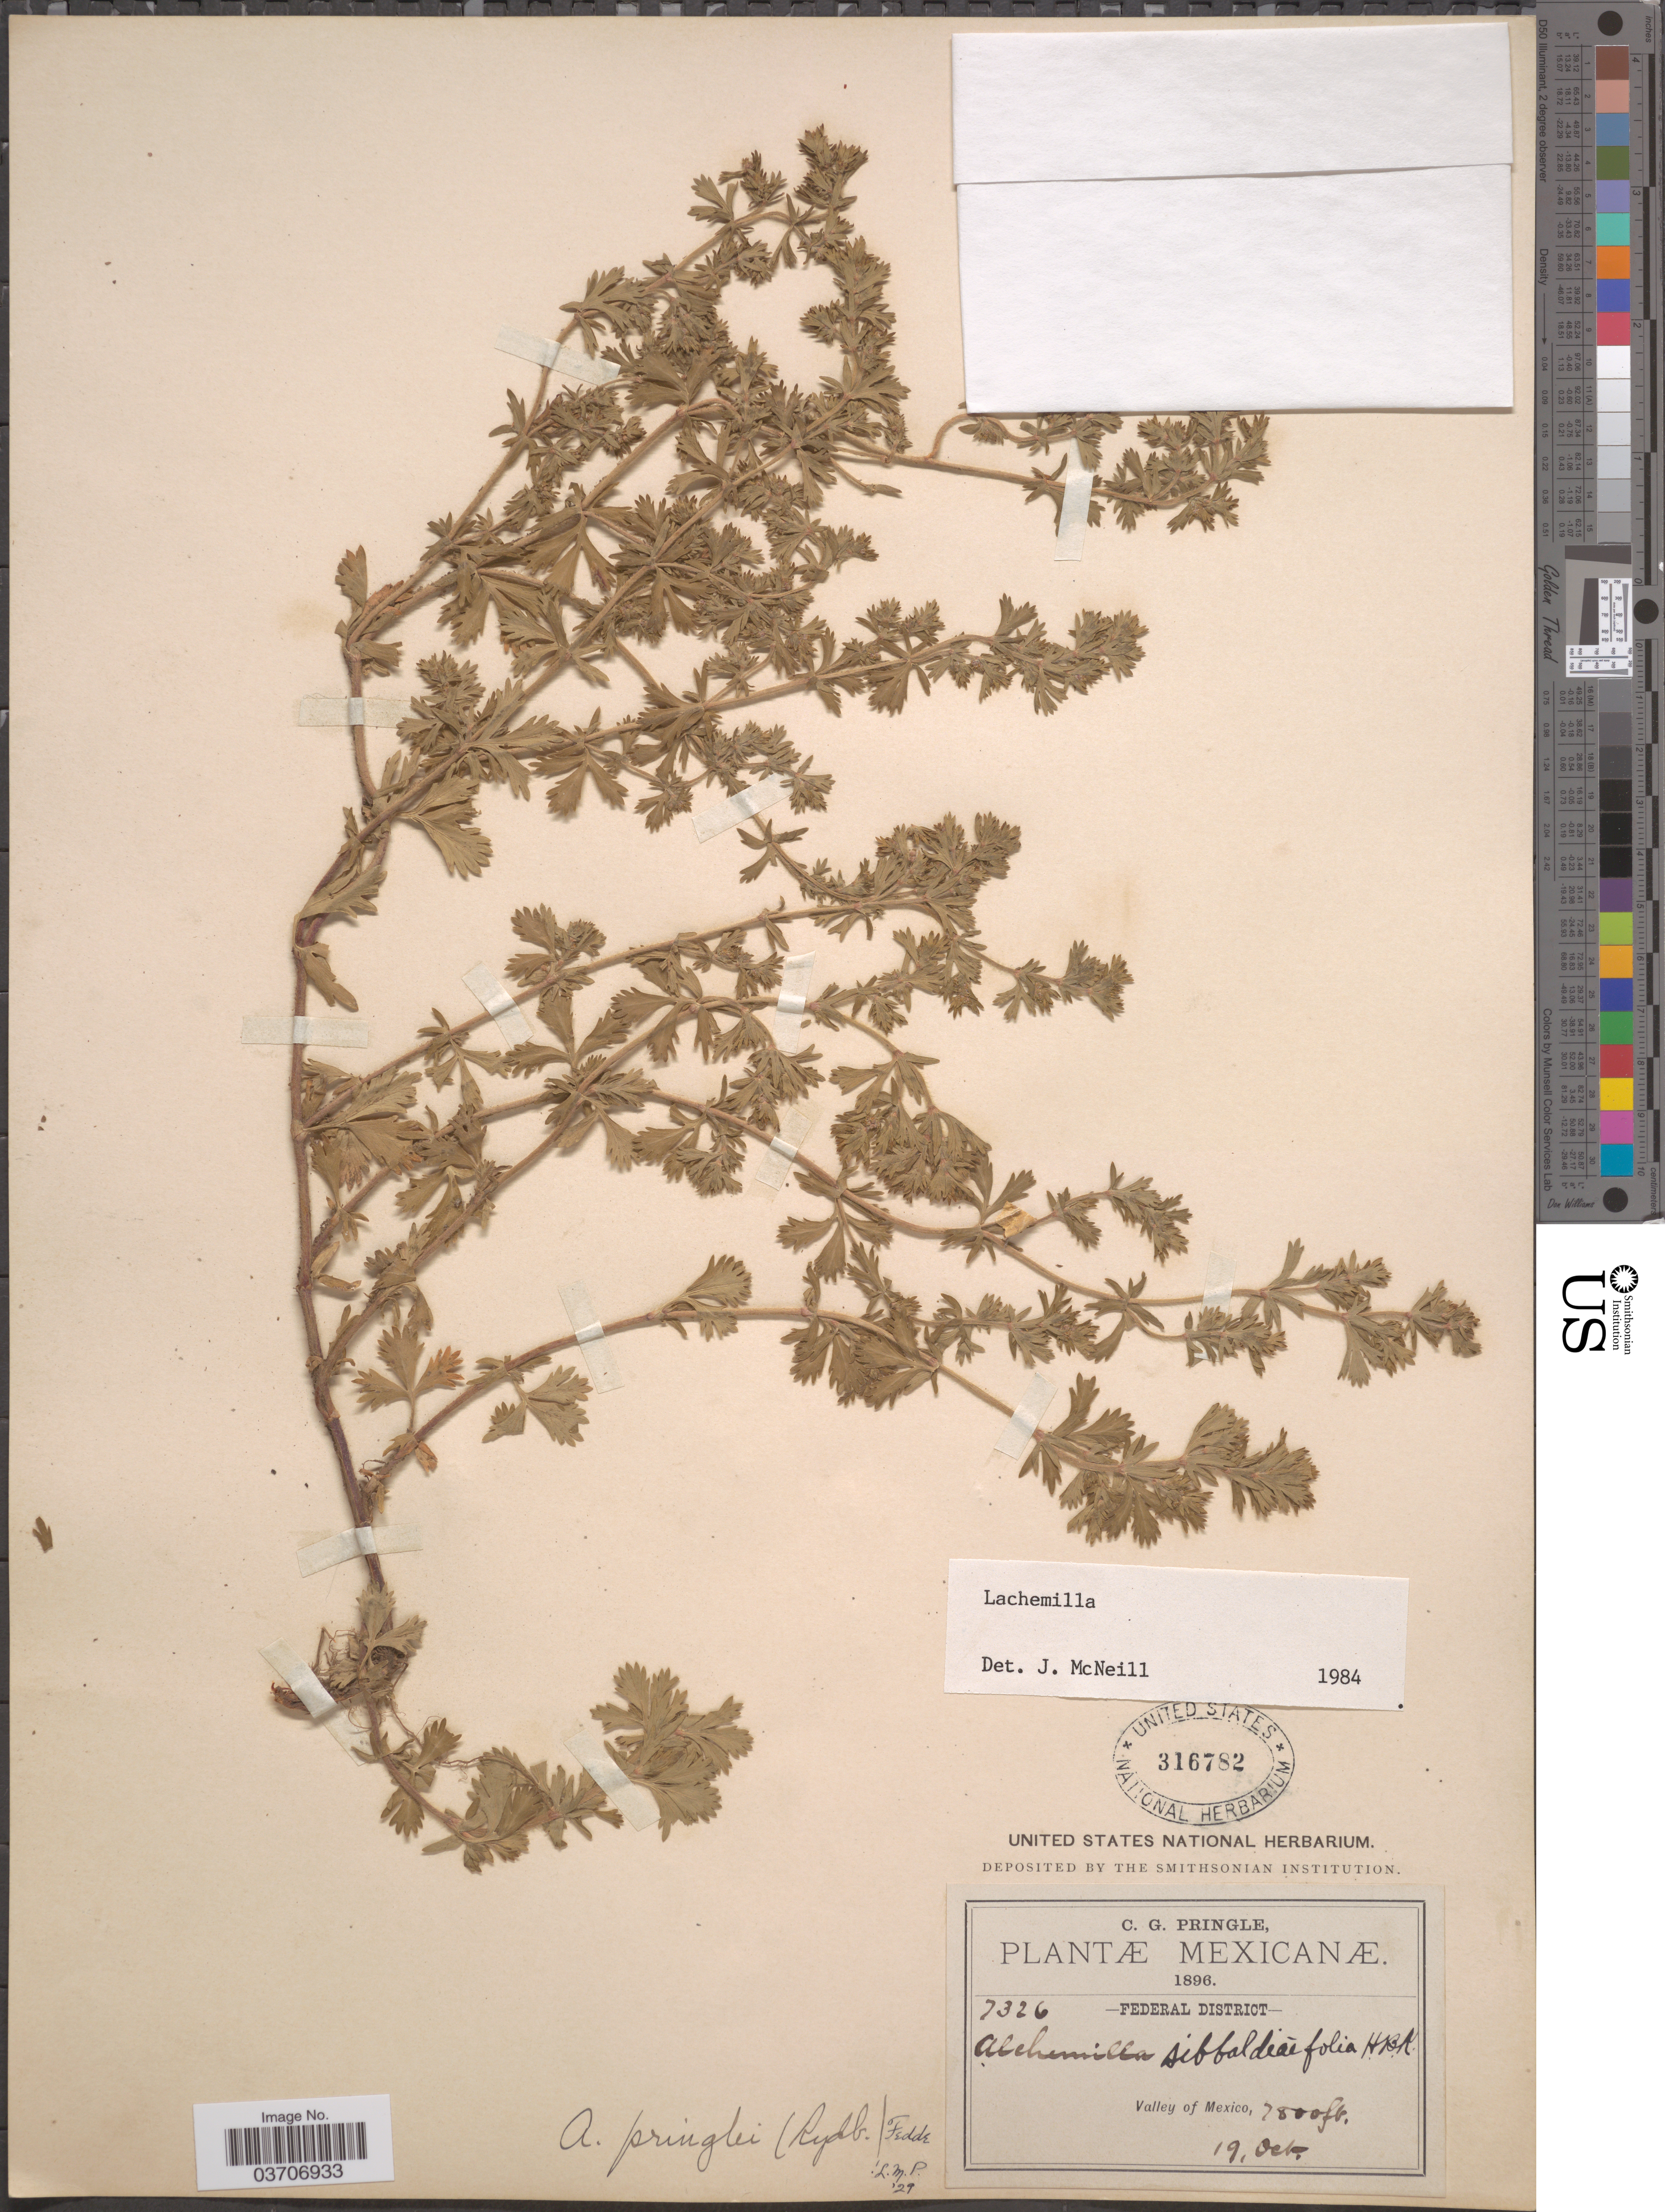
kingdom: Plantae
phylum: Tracheophyta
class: Magnoliopsida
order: Rosales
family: Rosaceae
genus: Lachemilla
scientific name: Lachemilla sp.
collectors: C. G. Pringle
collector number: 7326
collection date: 1896-10-19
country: Mexico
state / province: Distrito Federal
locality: Federal District. Valley of Mexico.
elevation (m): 2377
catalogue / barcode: US 316782